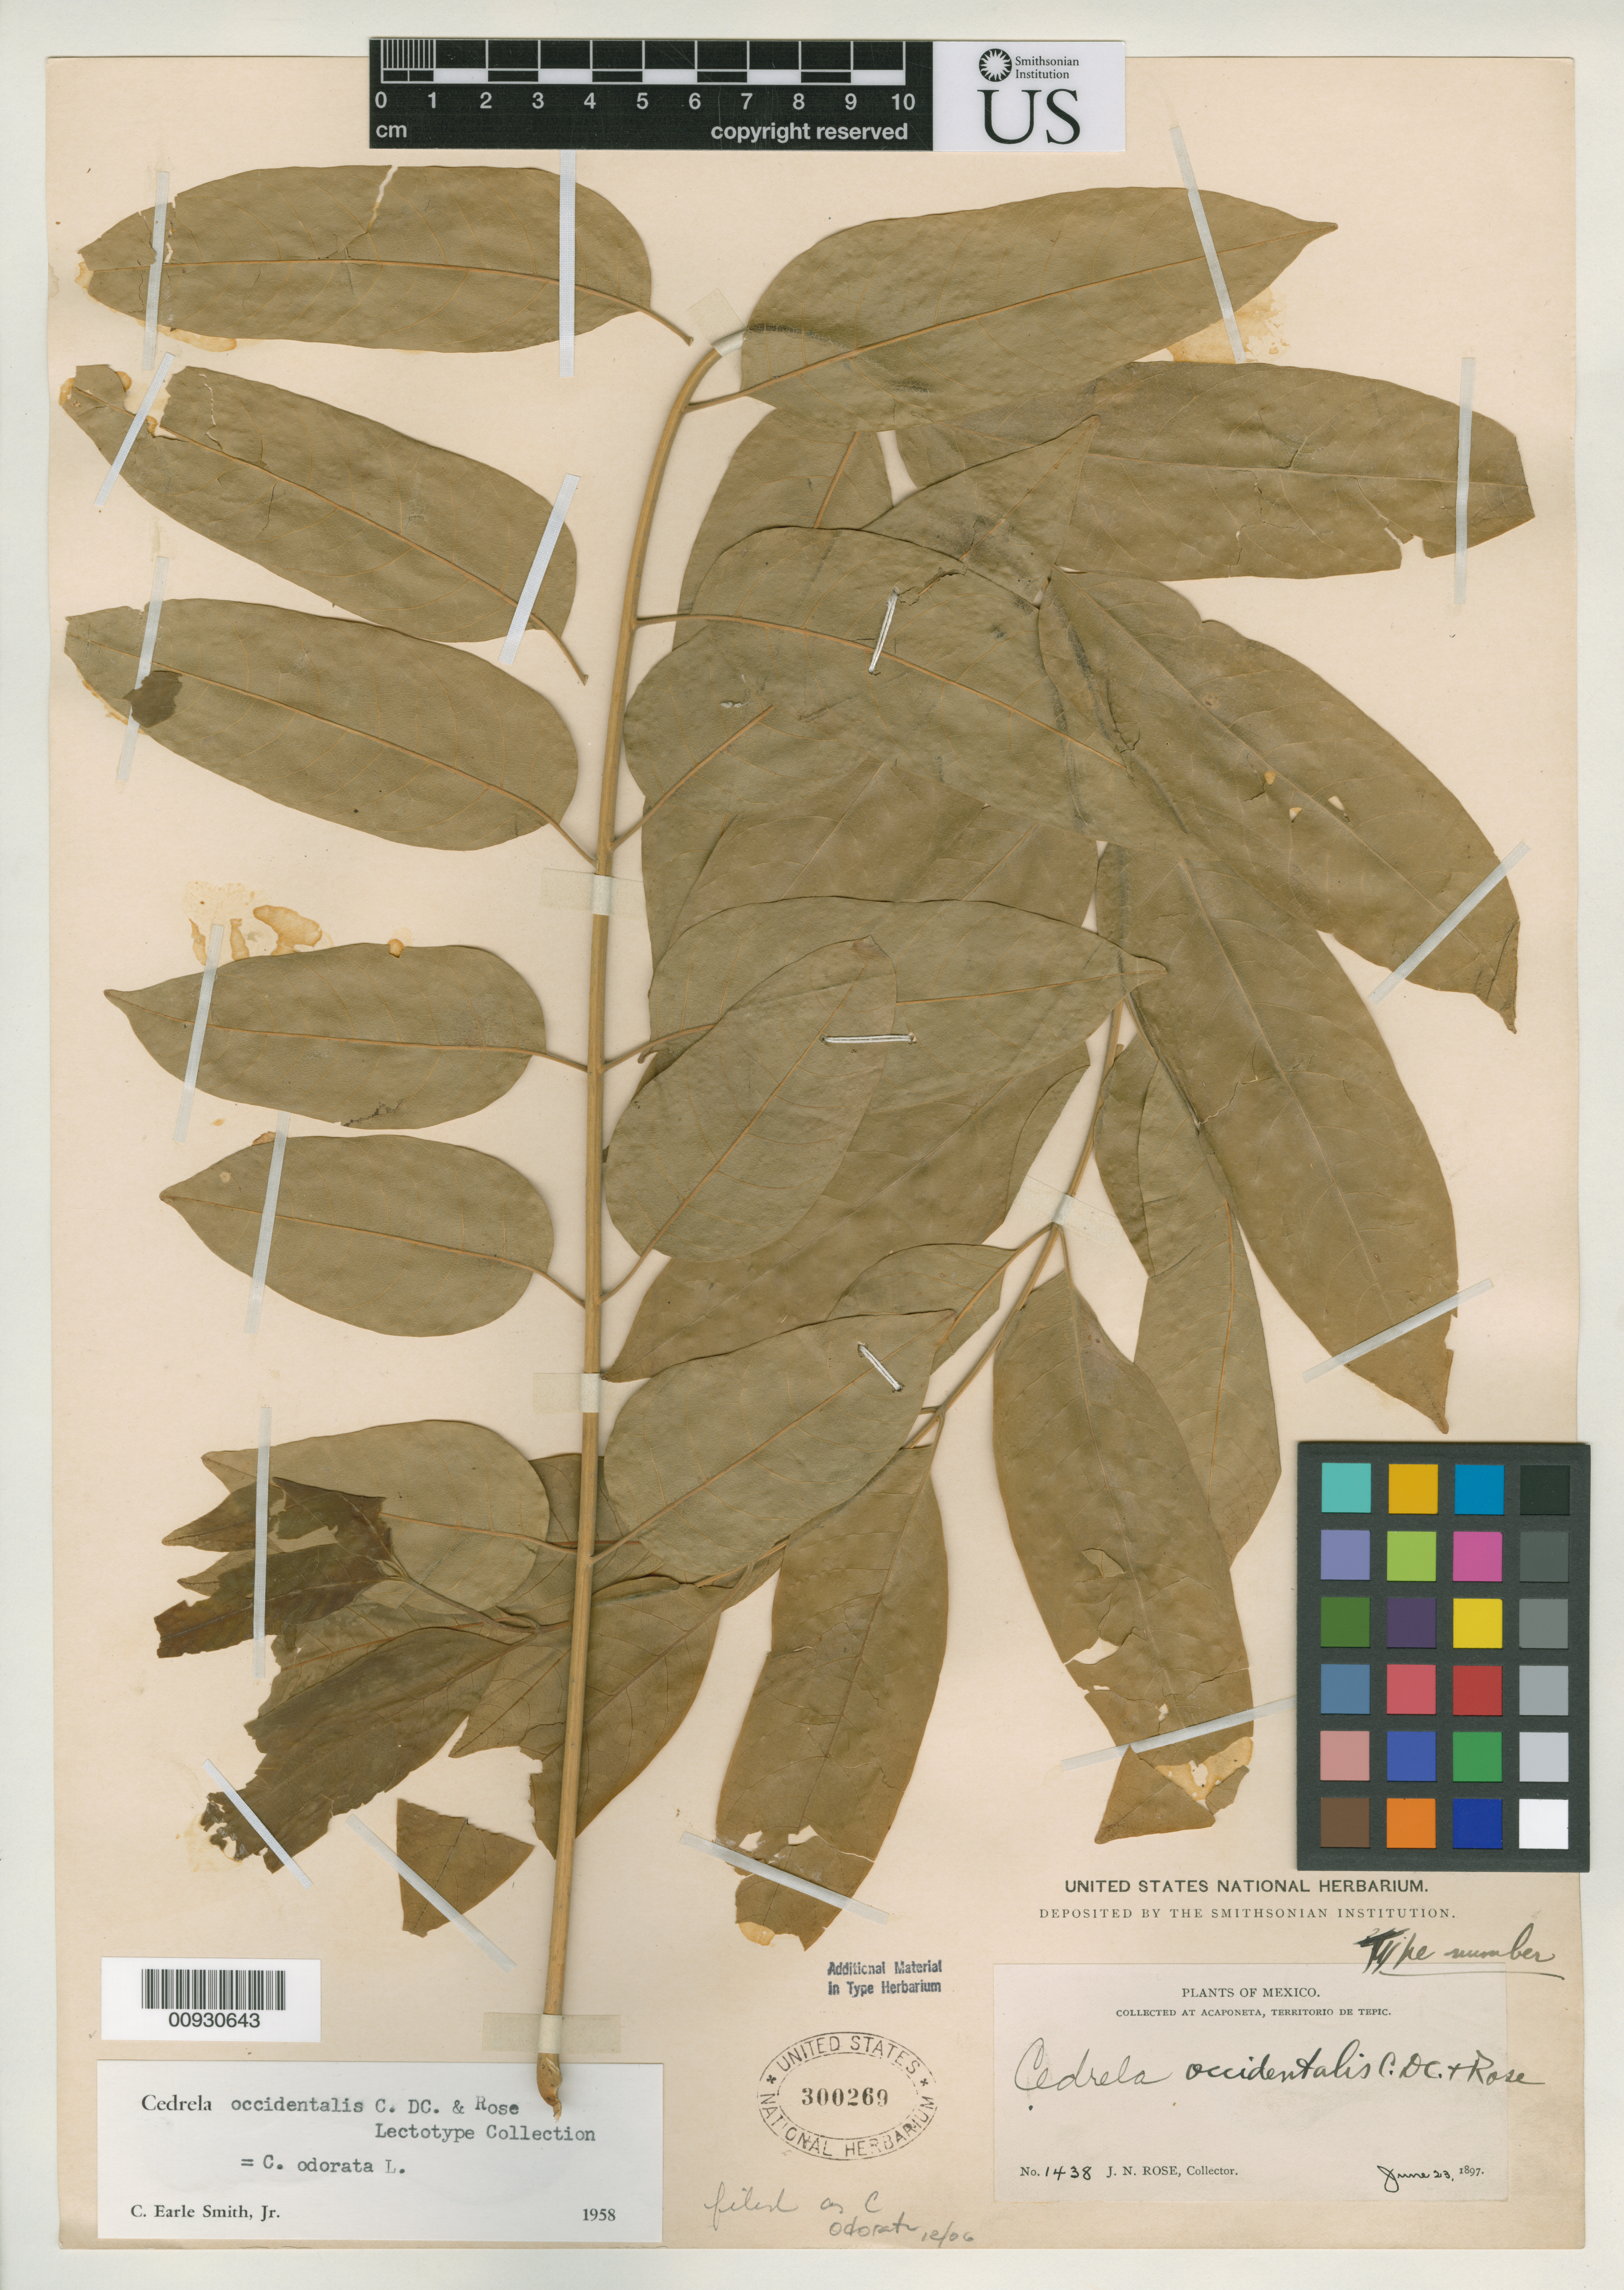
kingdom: Plantae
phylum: Tracheophyta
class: Magnoliopsida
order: Sapindales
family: Meliaceae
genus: Cedrela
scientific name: Cedrela occidentalis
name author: C. DC. & Rose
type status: Lectotype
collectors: J. N. Rose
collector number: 1438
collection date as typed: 23 Jun 1897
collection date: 1897-06-23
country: Mexico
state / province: Nayarit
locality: Tepic. Acaponeta, Territorio de Tepic.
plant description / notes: "Rose 1438" at US designated by Smith as lectotype without specifying which of several sheets, but this is the only sheet annotated by Smith as "Lectotype Collection".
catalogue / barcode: US 300269